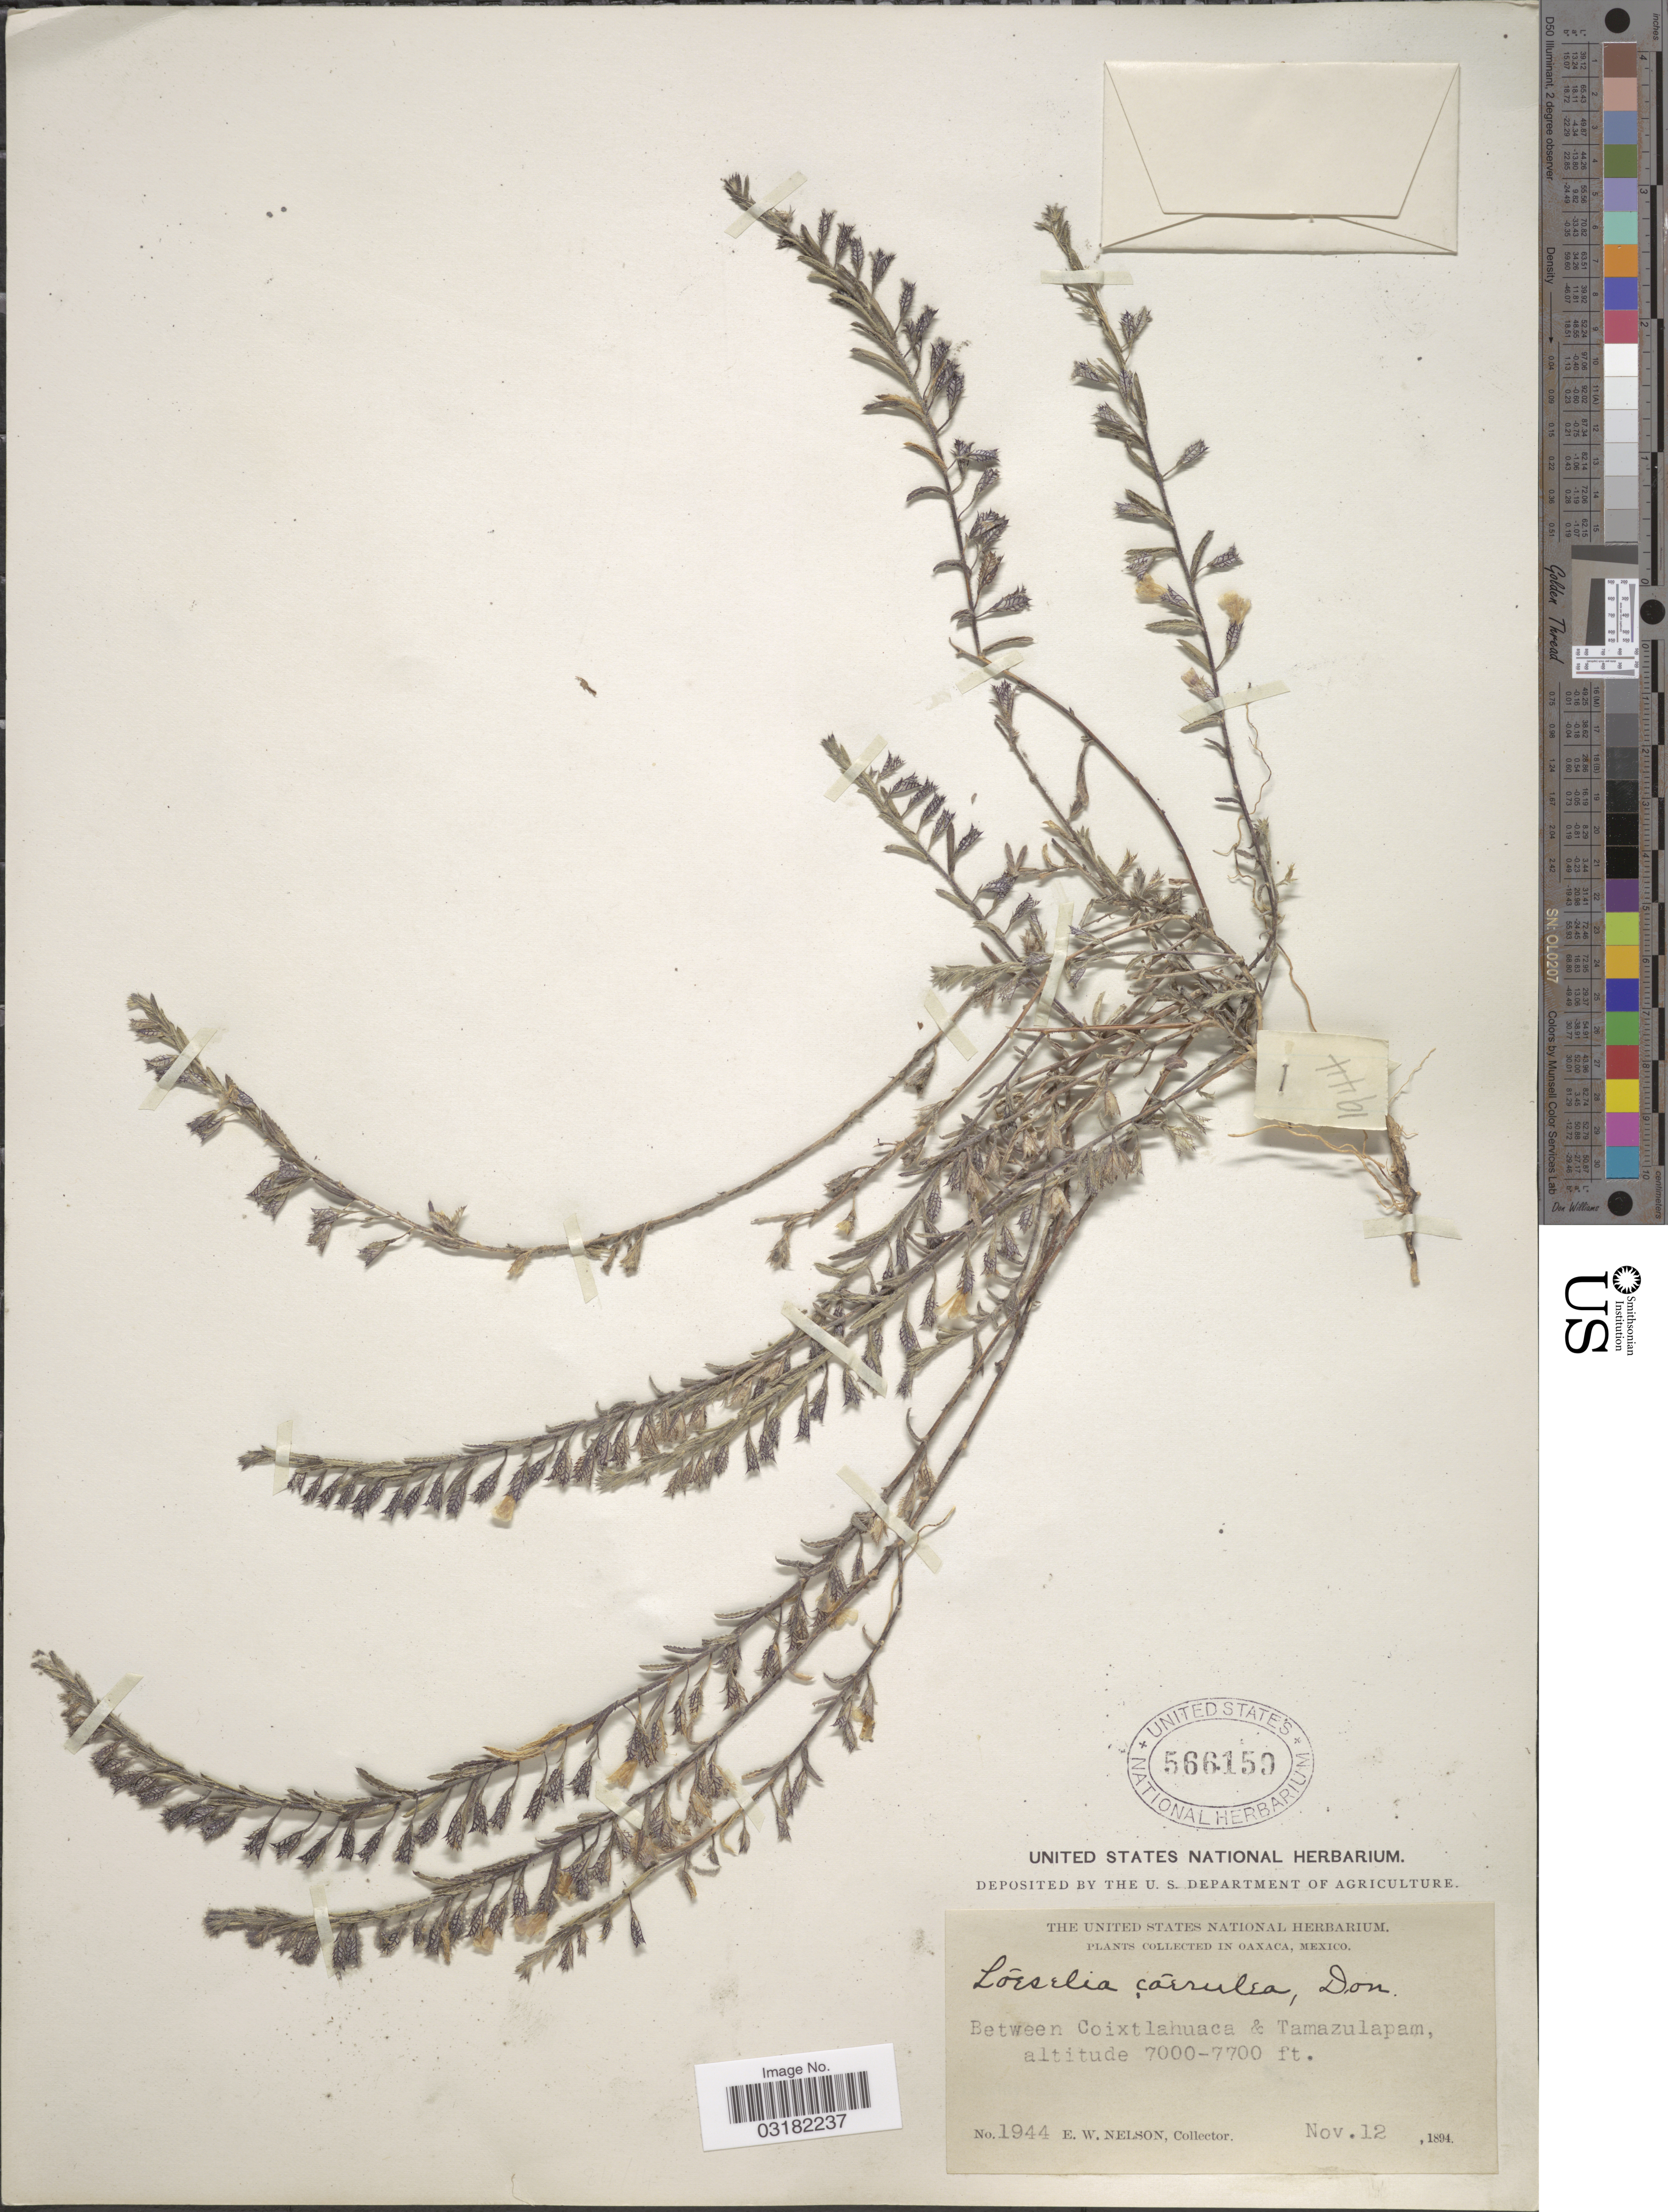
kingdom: Plantae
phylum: Tracheophyta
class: Magnoliopsida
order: Ericales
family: Polemoniaceae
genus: Loeselia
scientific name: Loeselia caerulea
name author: (Cav.) G. Don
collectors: E. W. Nelson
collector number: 1944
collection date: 1894-11-12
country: Mexico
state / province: Oaxaca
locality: Between Coixtlahuaca & Tamazulapam.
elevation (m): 2134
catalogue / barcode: US 566159